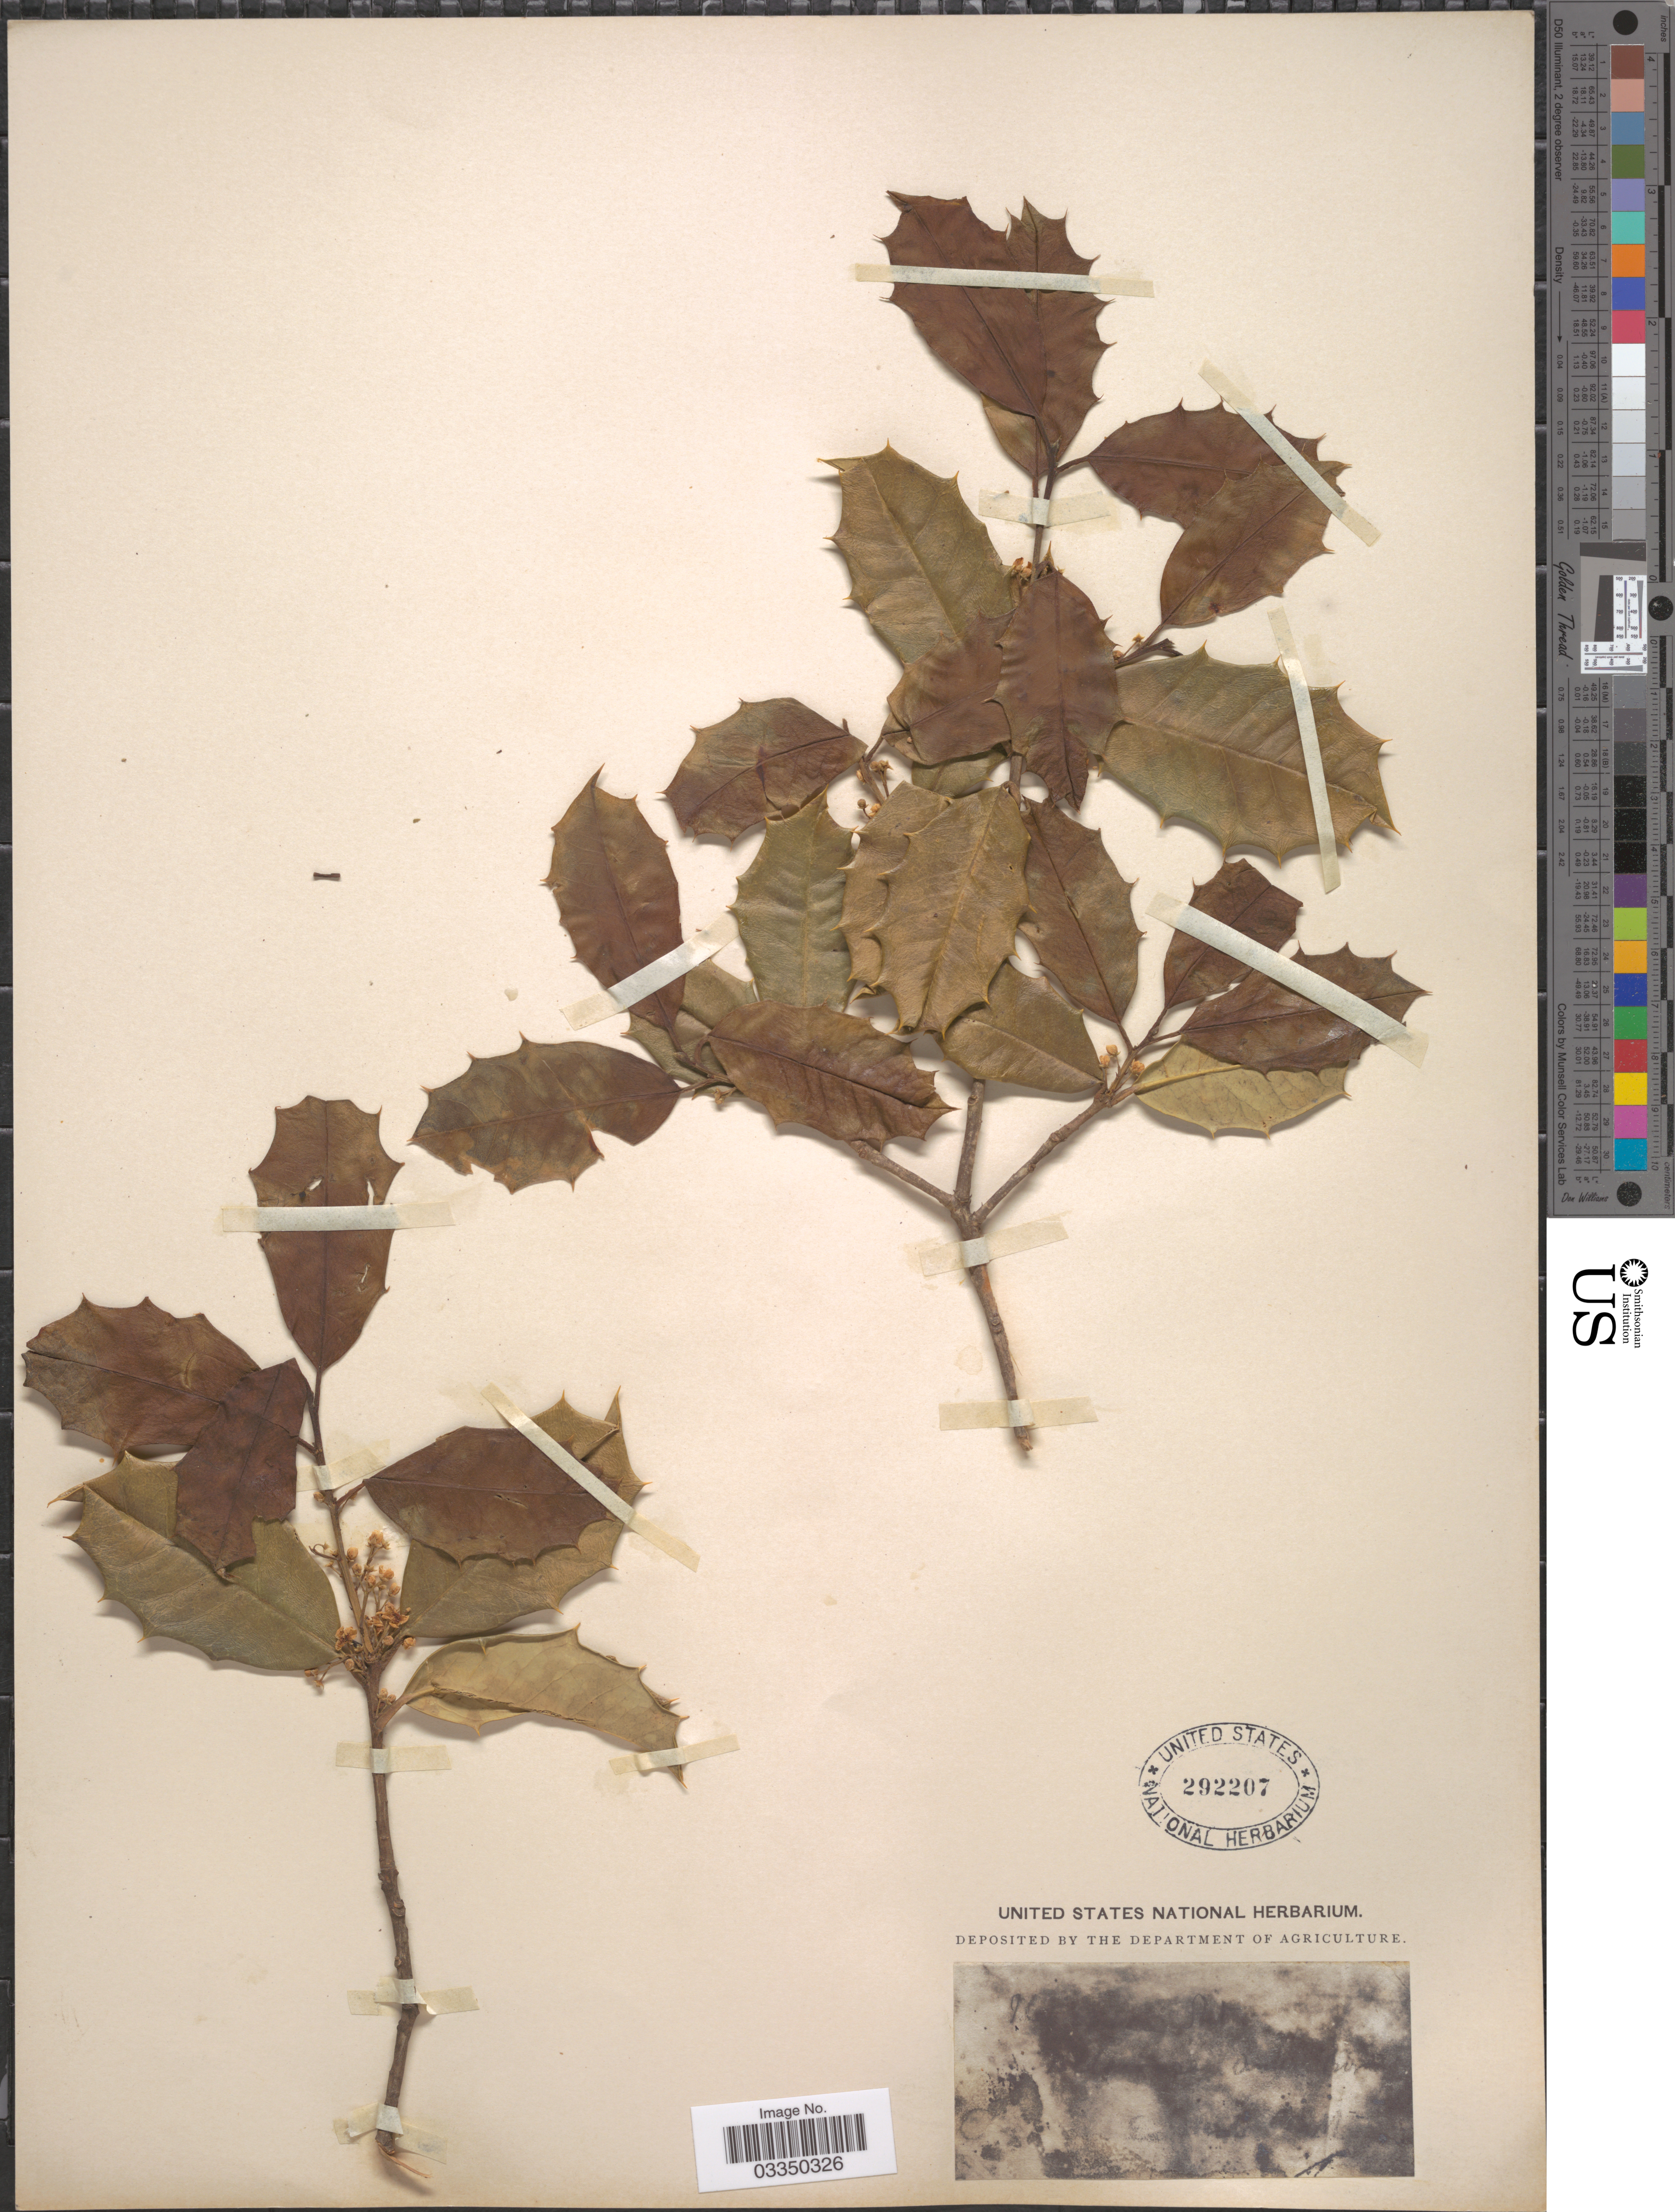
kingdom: Plantae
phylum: Tracheophyta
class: Magnoliopsida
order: Aquifoliales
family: Aquifoliaceae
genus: Ilex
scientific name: Ilex opaca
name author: Aiton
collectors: ex herb. United States National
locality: [illegible text].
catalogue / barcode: US 292207